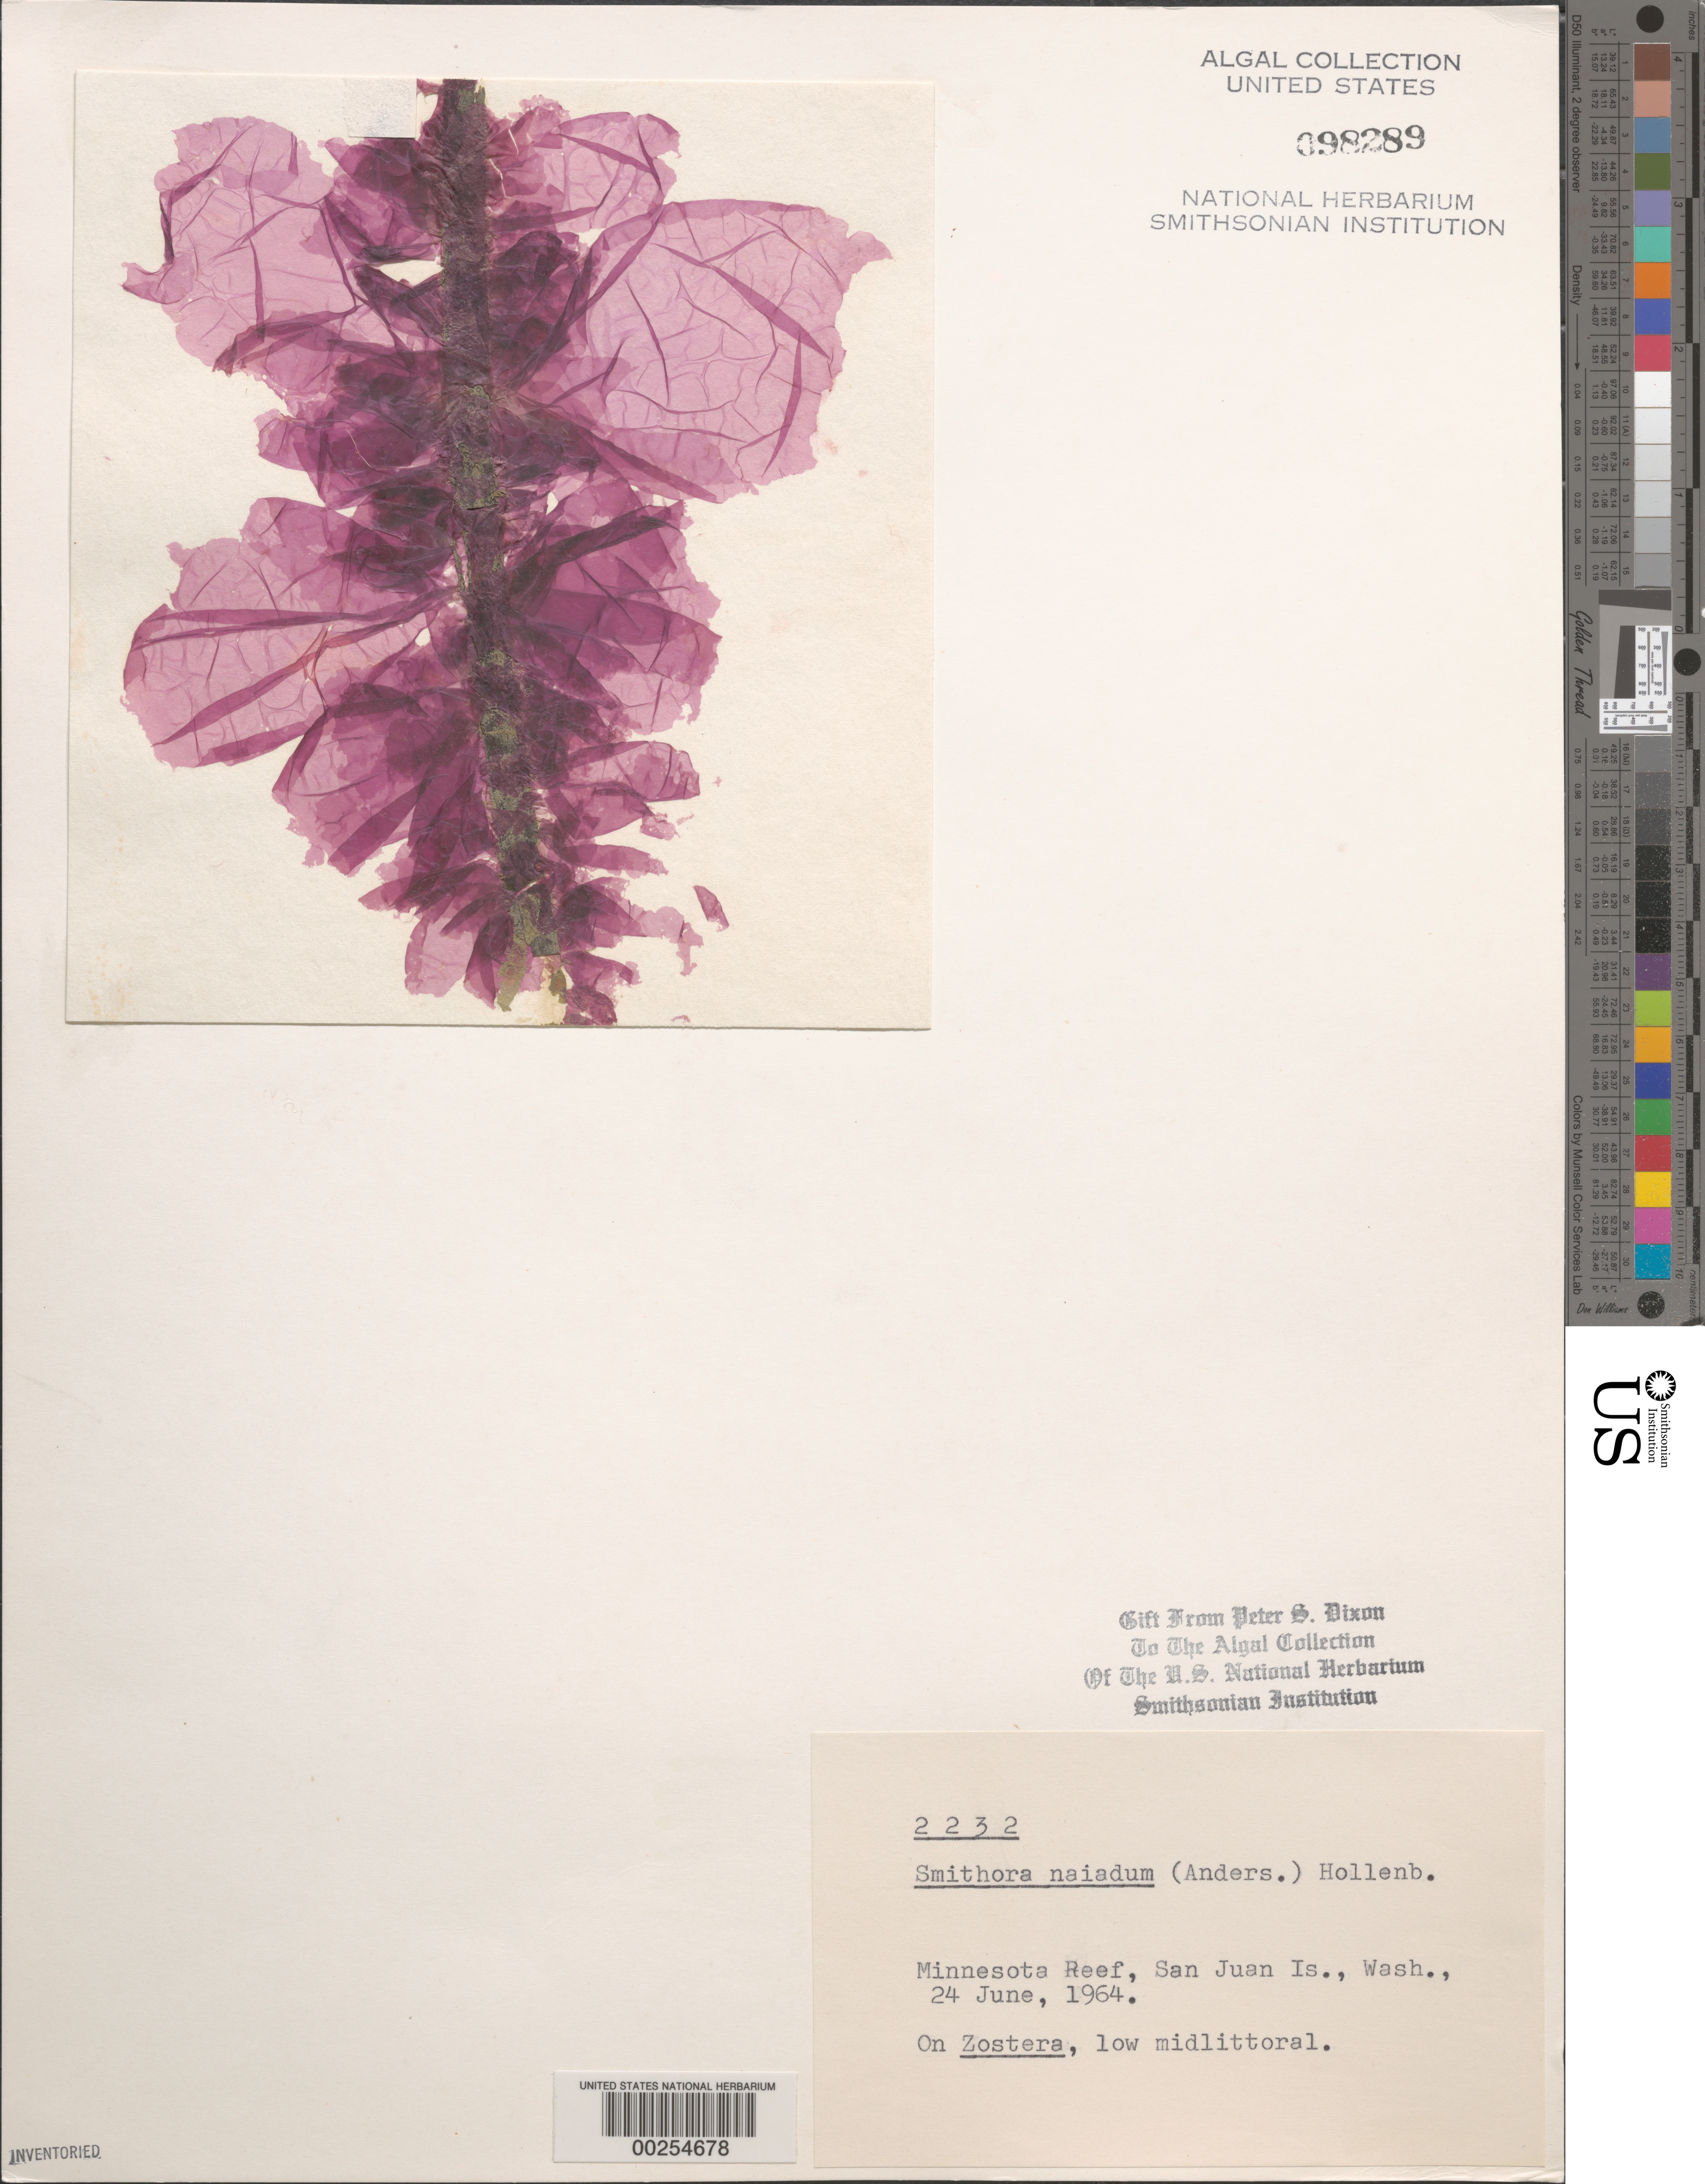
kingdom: Plantae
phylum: Rhodophyta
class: Compsopogonophyceae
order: Erythropeltidales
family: Erythrotrichiaceae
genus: Smithora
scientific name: Smithora naiadum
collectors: P. S. Dixon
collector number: PSD 2232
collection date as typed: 24 Jun 1964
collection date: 1964-06-24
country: United States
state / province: Washington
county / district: San Juan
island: San Juan Island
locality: Minnesota Reef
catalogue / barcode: US 98289